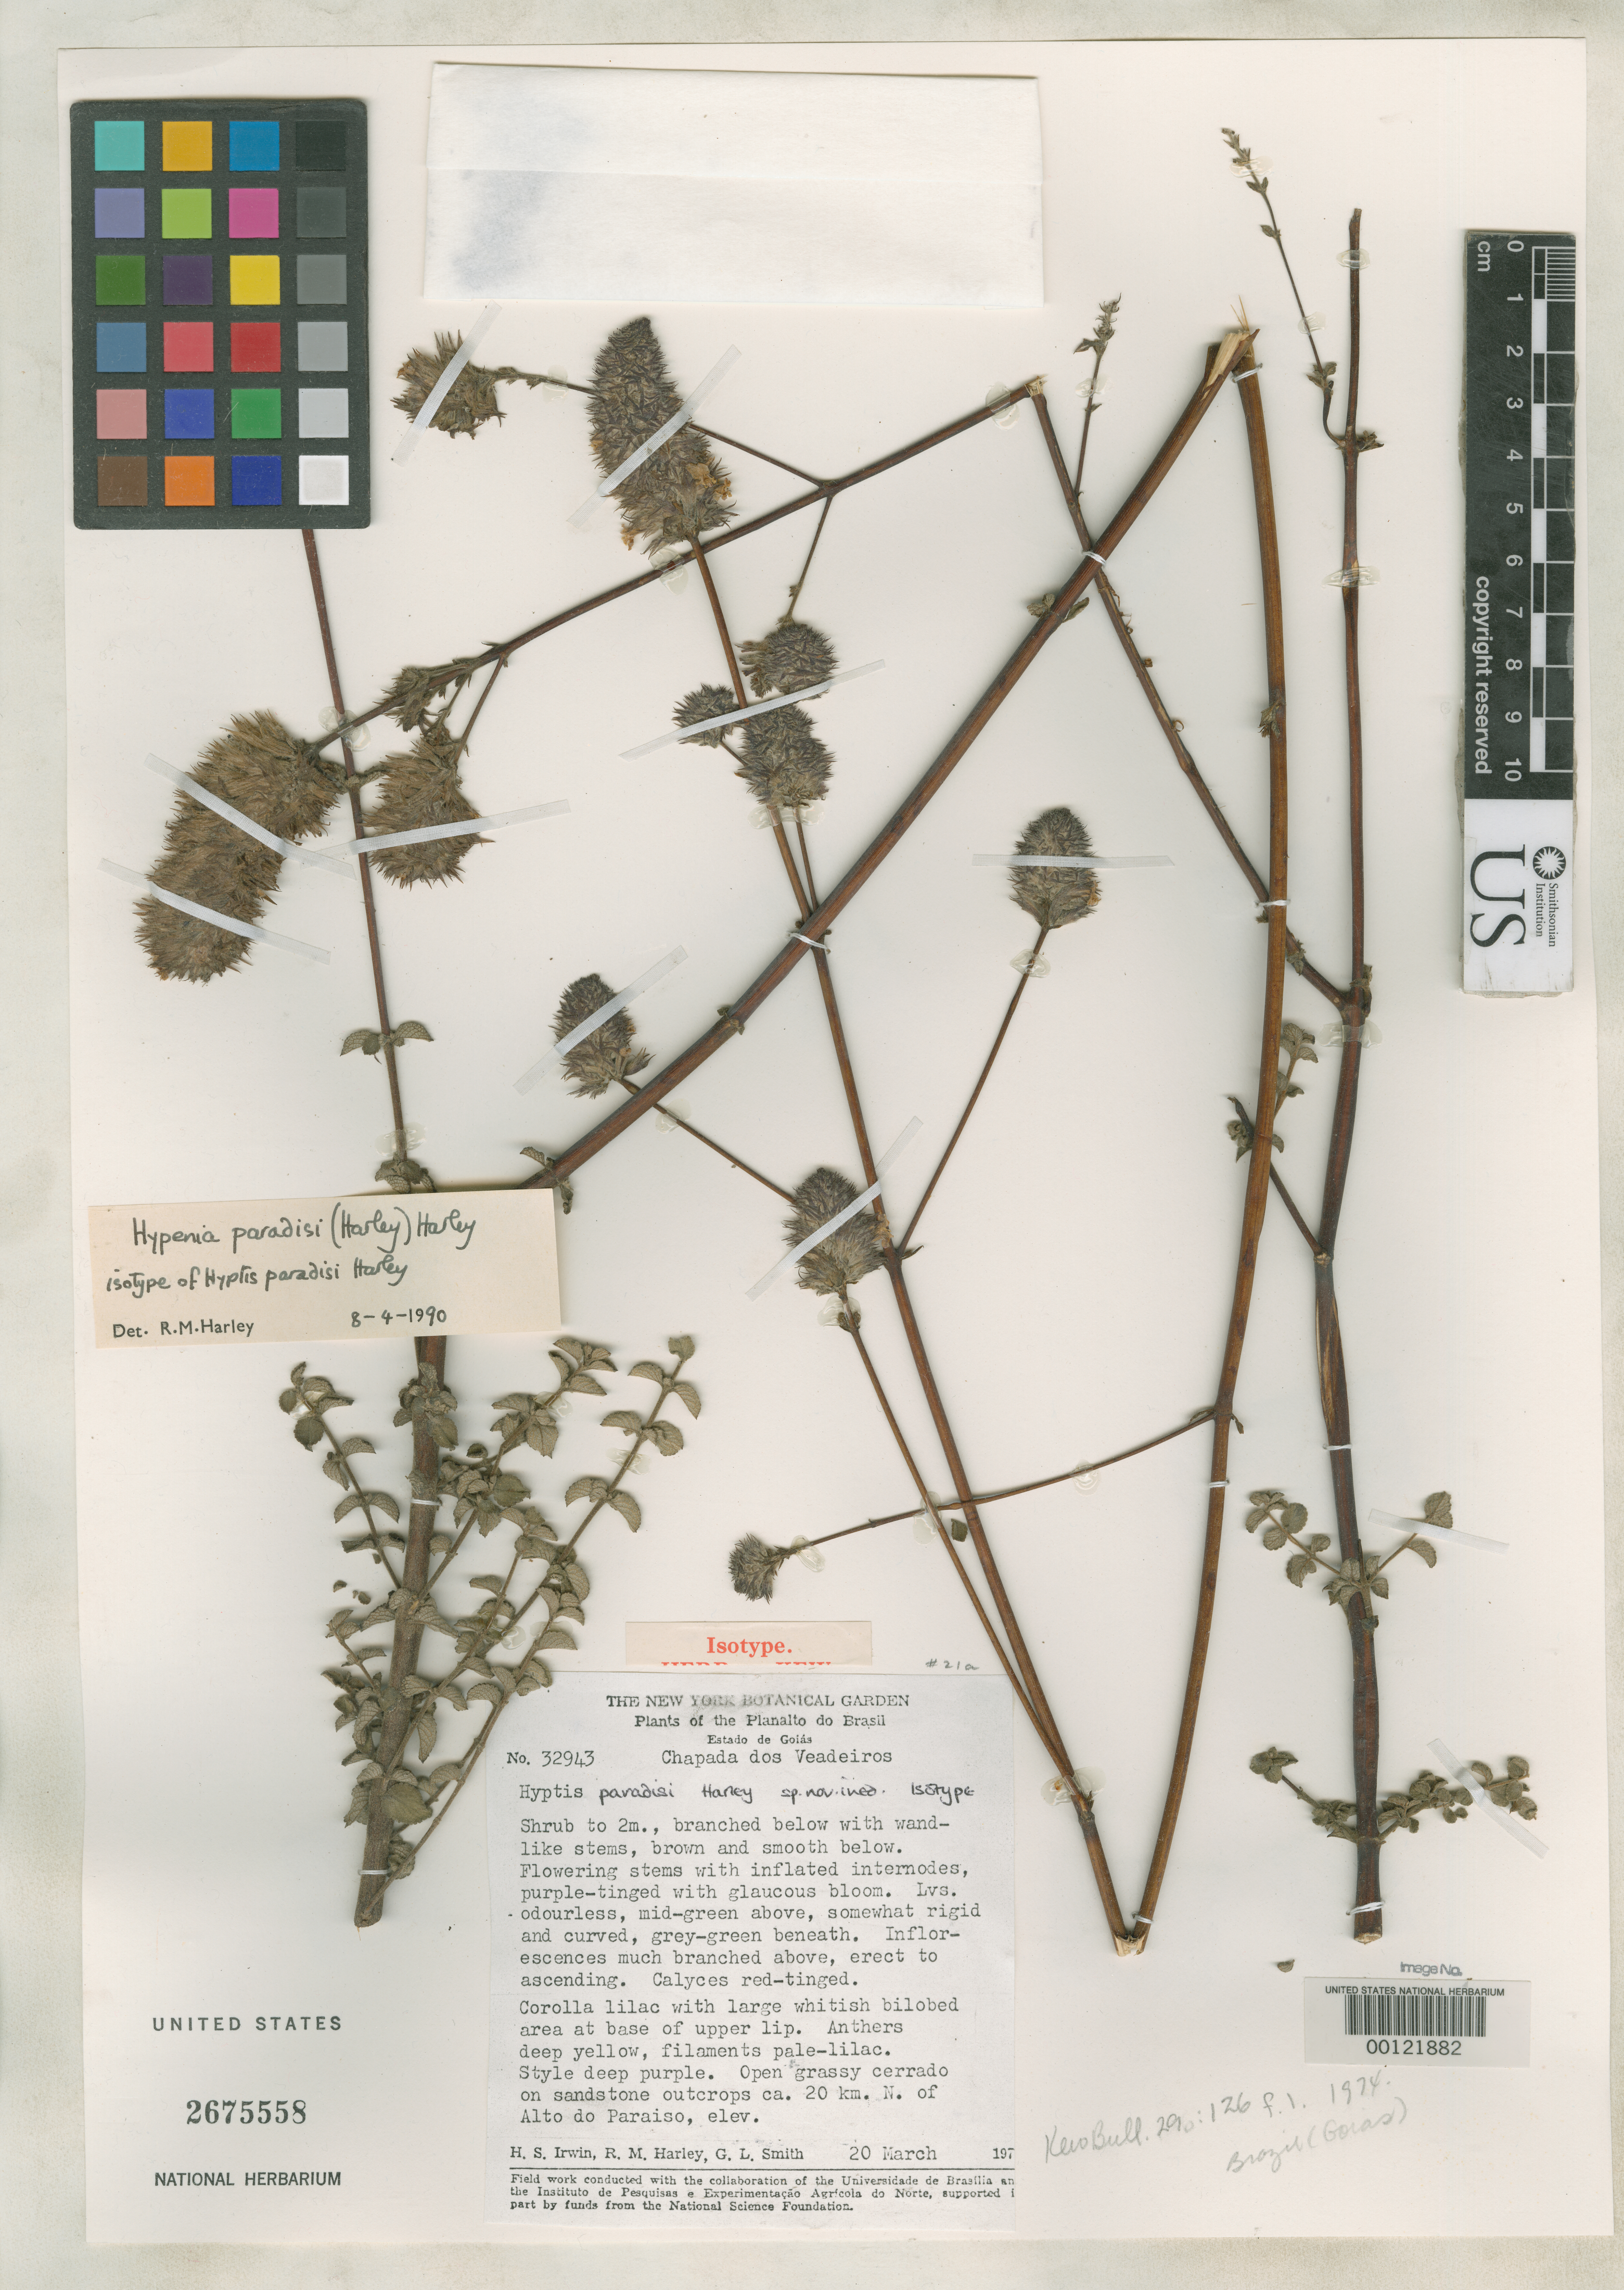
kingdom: Plantae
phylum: Tracheophyta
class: Magnoliopsida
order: Lamiales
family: Lamiaceae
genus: Hyptis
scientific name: Hyptis paradisi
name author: Harley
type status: Isotype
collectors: H. Irwin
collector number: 32943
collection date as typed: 20 Mar 1971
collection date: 1971-03-20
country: Brazil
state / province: Goiás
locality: Chapada.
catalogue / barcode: US 2675558